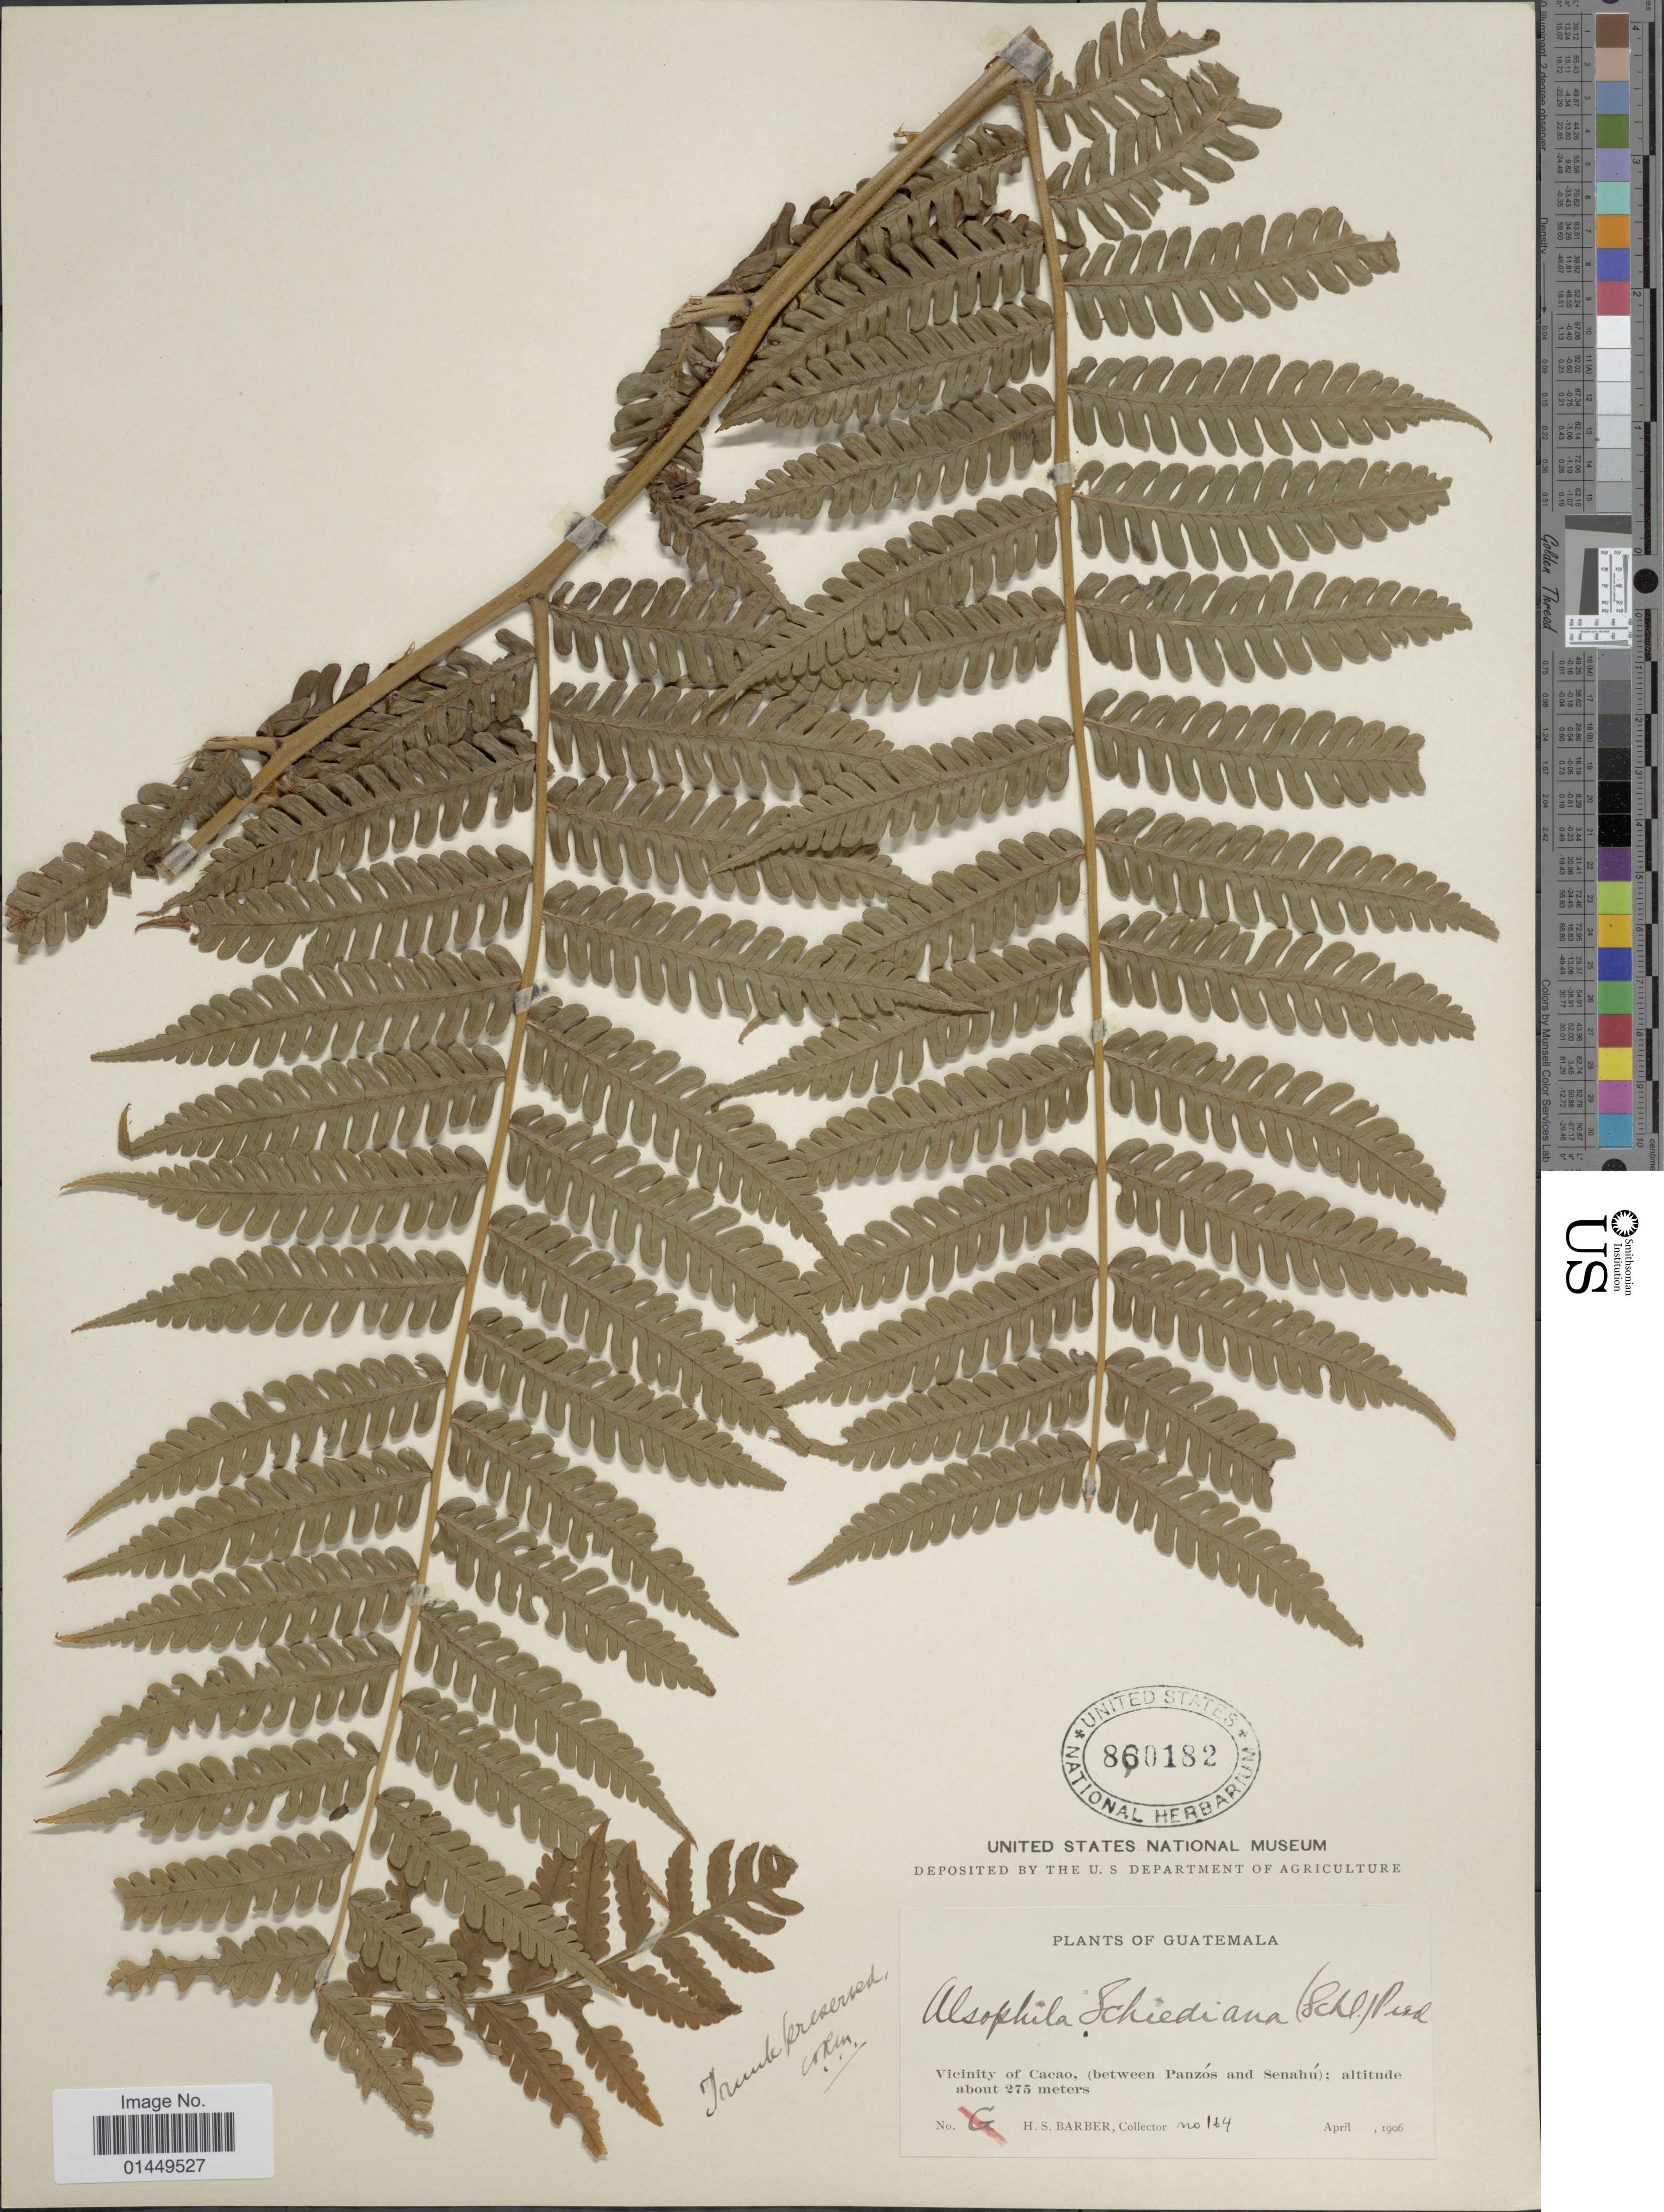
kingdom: Plantae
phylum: Tracheophyta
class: Polypodiopsida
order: Cyatheales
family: Cyatheaceae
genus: Cyathea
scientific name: Cyathea schiedeana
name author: (C. Presl) Domin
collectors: H. Barber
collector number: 164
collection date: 1906-04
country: Guatemala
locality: Vicinity of Cacao, (between Panzos and Senahu)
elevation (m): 275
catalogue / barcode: US 860182